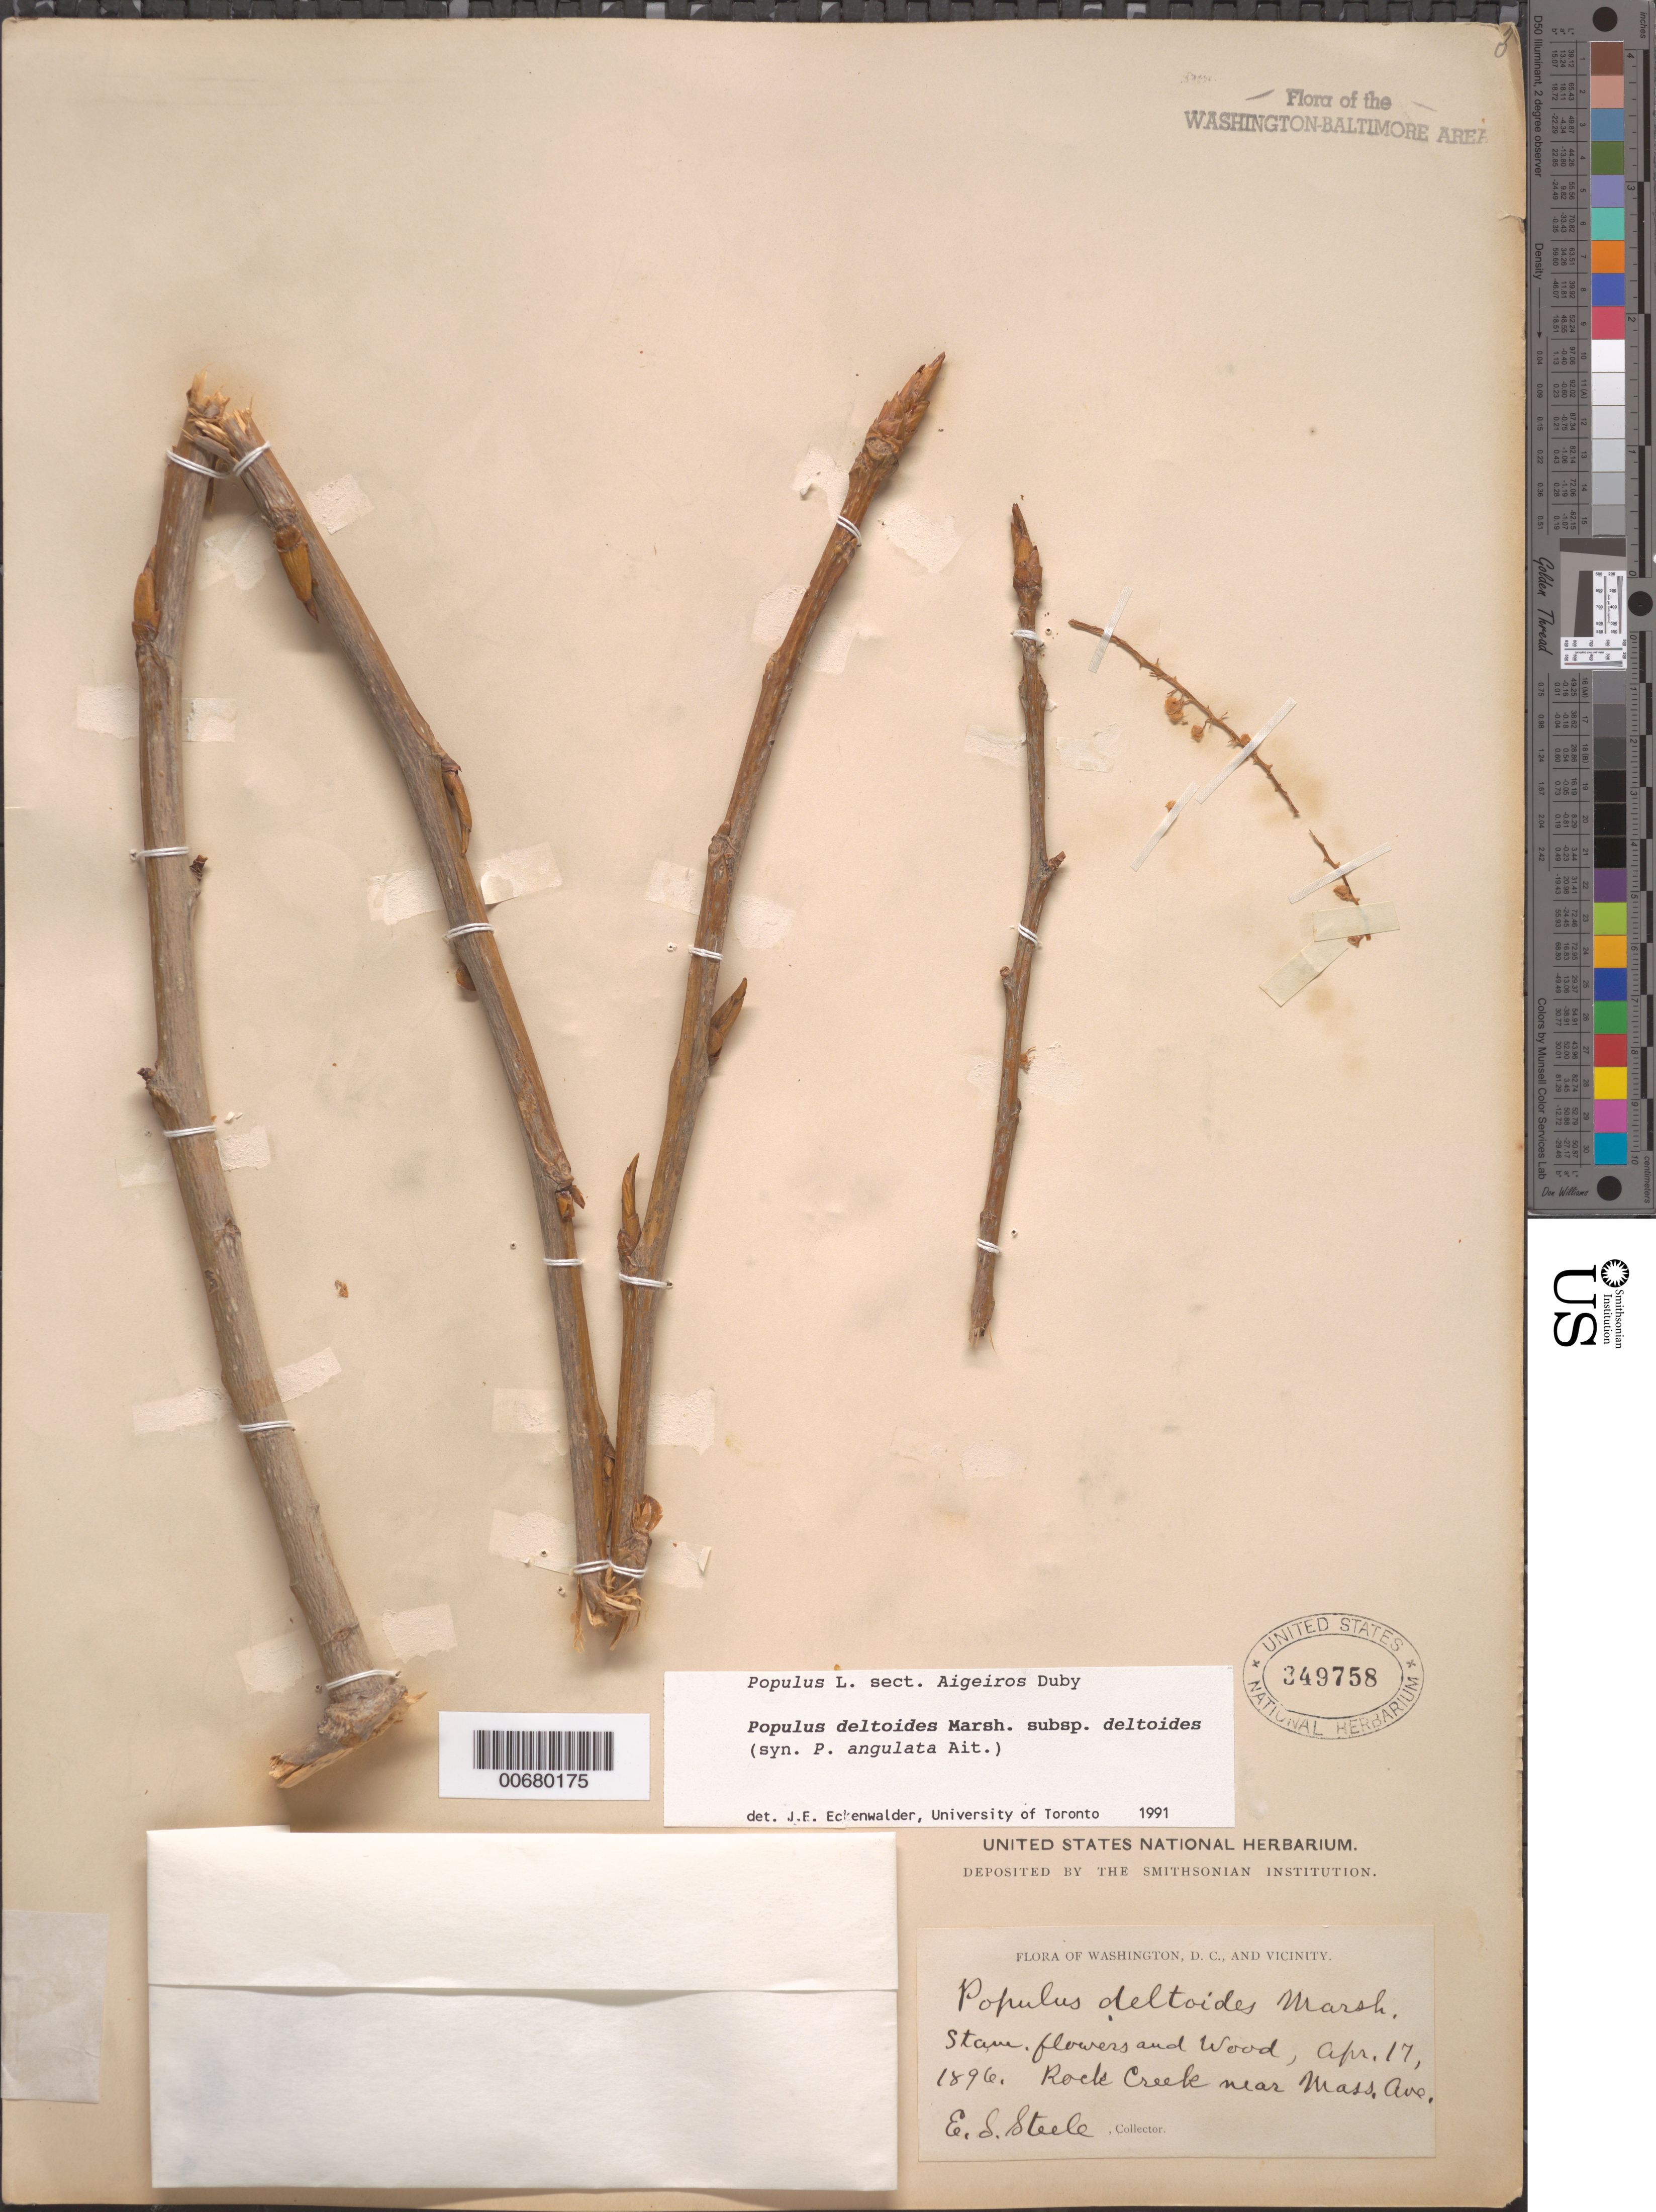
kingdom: Plantae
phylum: Tracheophyta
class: Magnoliopsida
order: Malpighiales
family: Salicaceae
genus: Populus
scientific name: Populus deltoides subsp. deltoides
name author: W. Bartram ex Marshall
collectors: G. B. Sudworth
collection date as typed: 16 Mar 1896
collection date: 1896-03-16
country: United States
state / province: District of Columbia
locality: Agricultural grounds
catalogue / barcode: US 349758-2